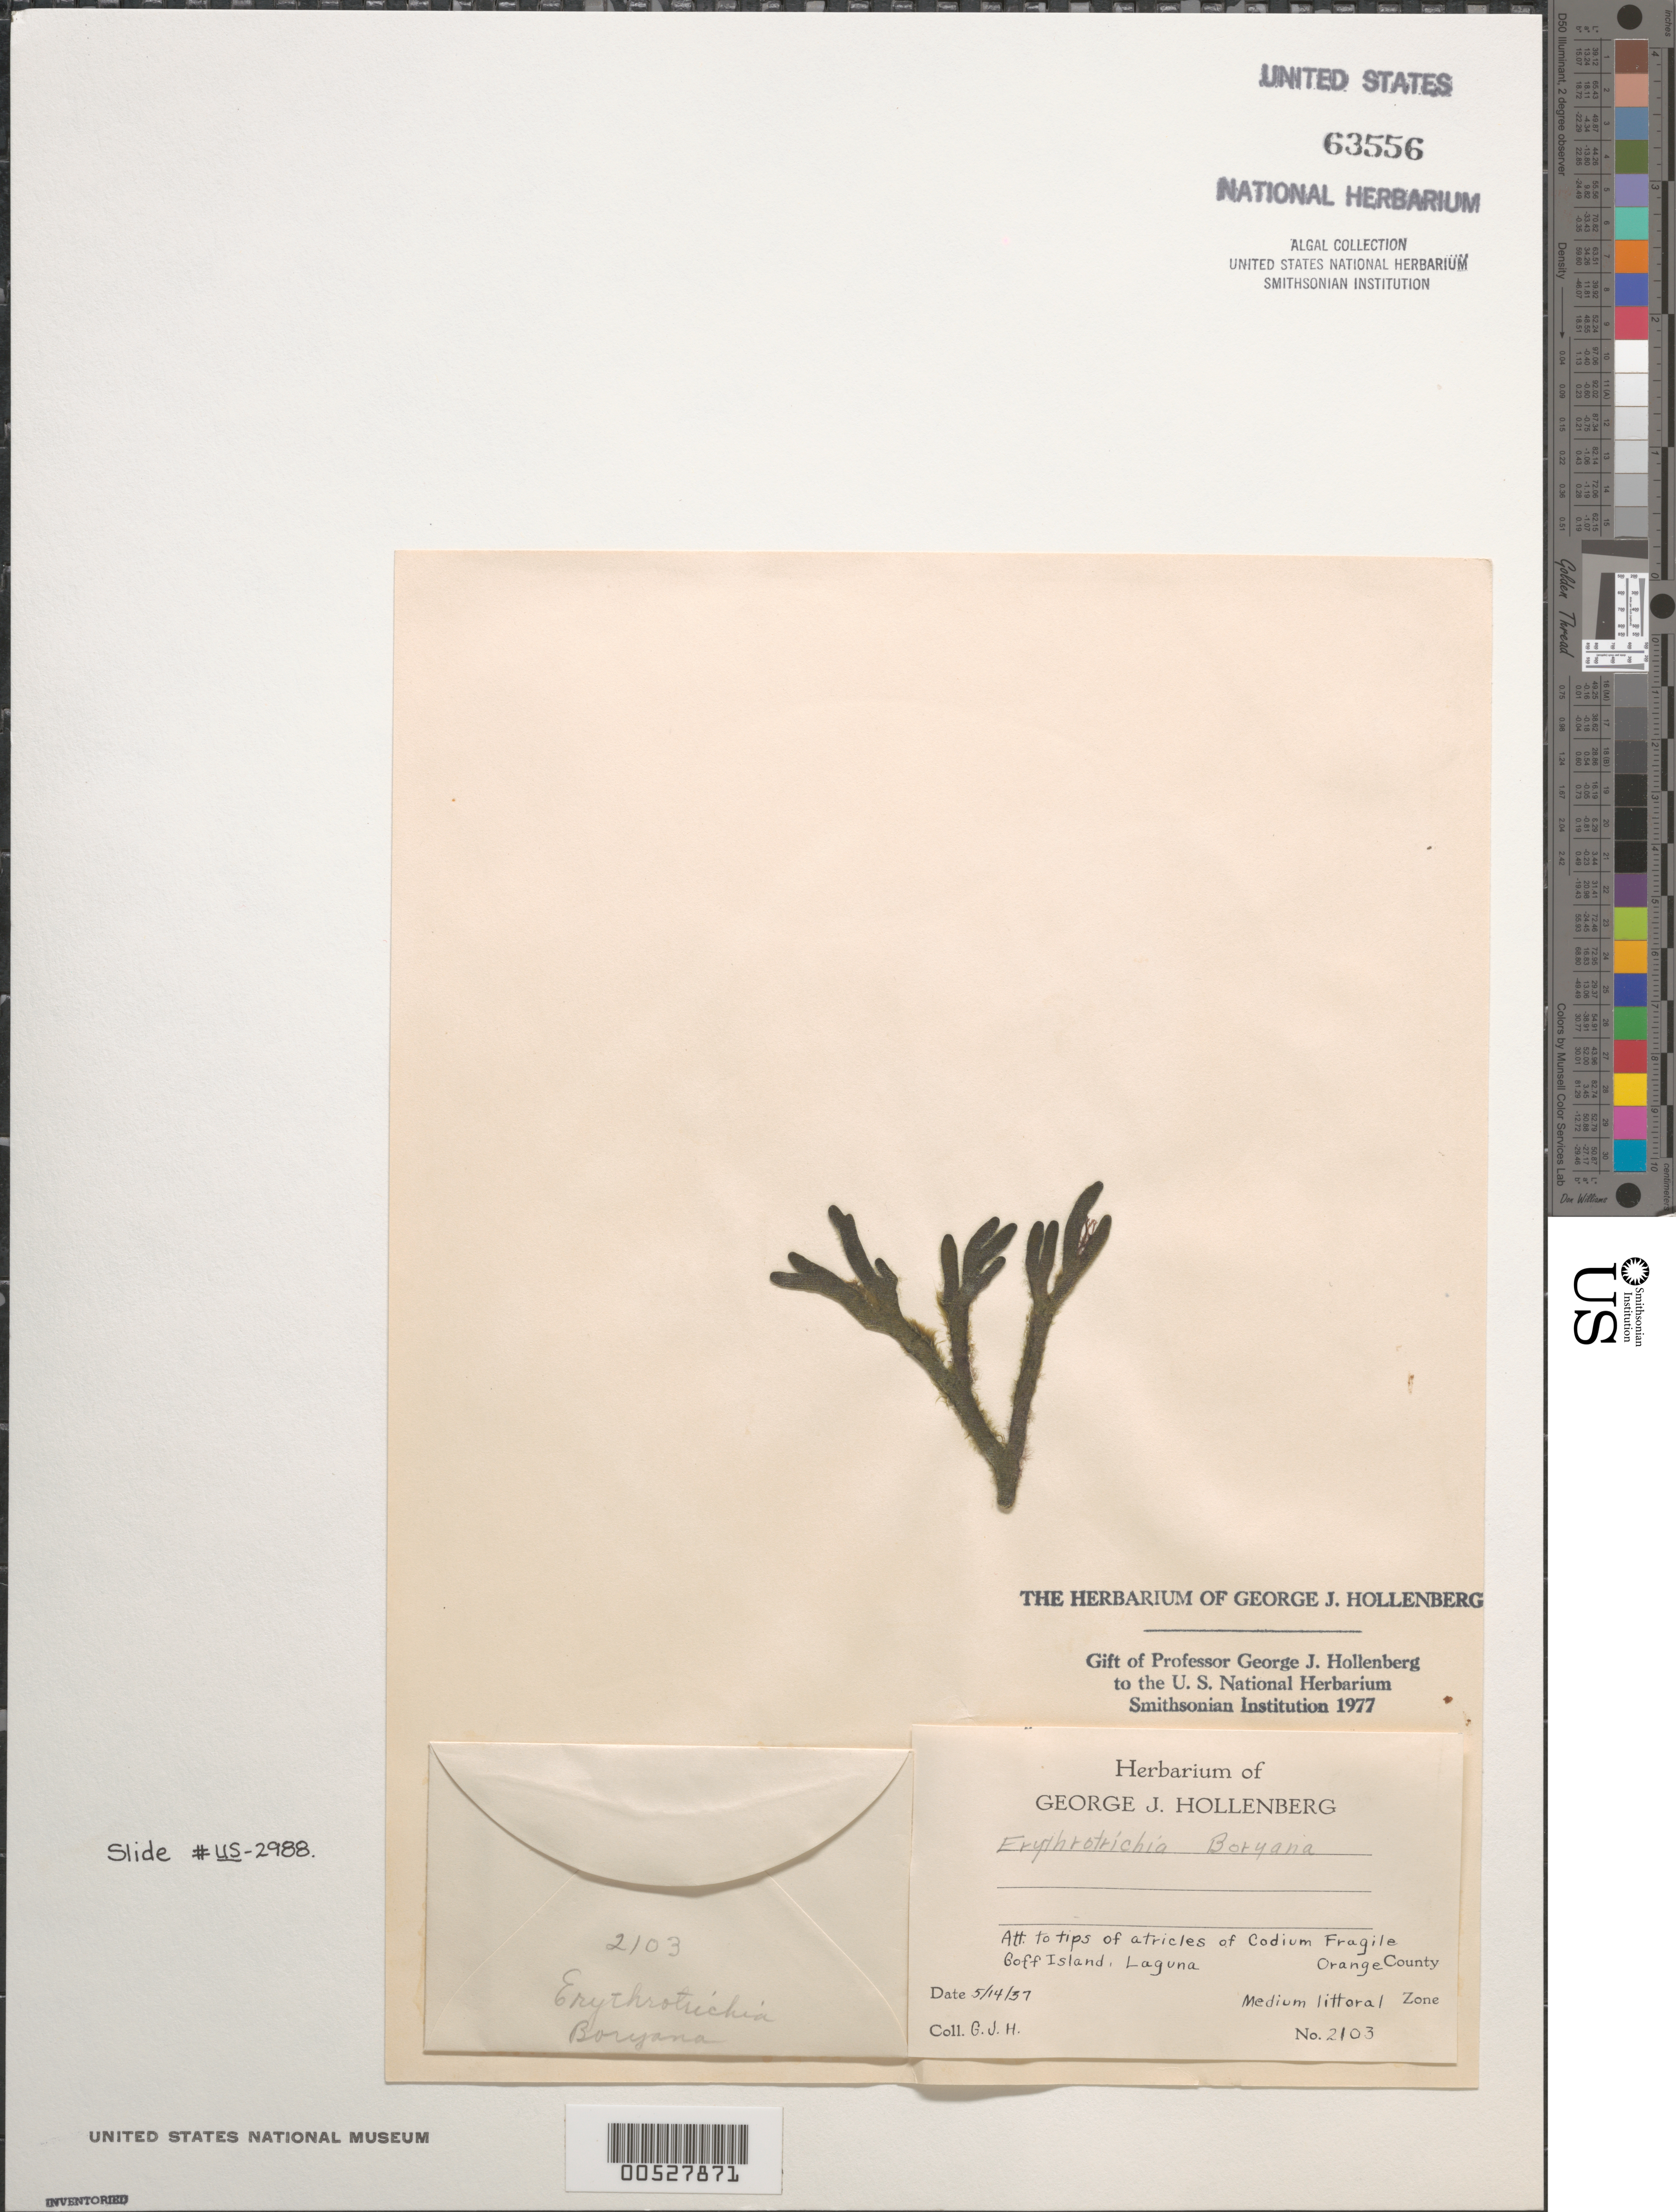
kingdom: Plantae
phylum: Rhodophyta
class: Compsopogonophyceae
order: Erythropeltidales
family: Erythrotrichiaceae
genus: Porphyrostromium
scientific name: Porphyrostromium boryanum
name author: (Montagne) P.C. Silva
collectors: G. Hollenberg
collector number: GJH 2103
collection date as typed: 14 May 1937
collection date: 1937-05-14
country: United States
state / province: California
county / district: Orange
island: Goff Island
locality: Laguna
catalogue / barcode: US 63556